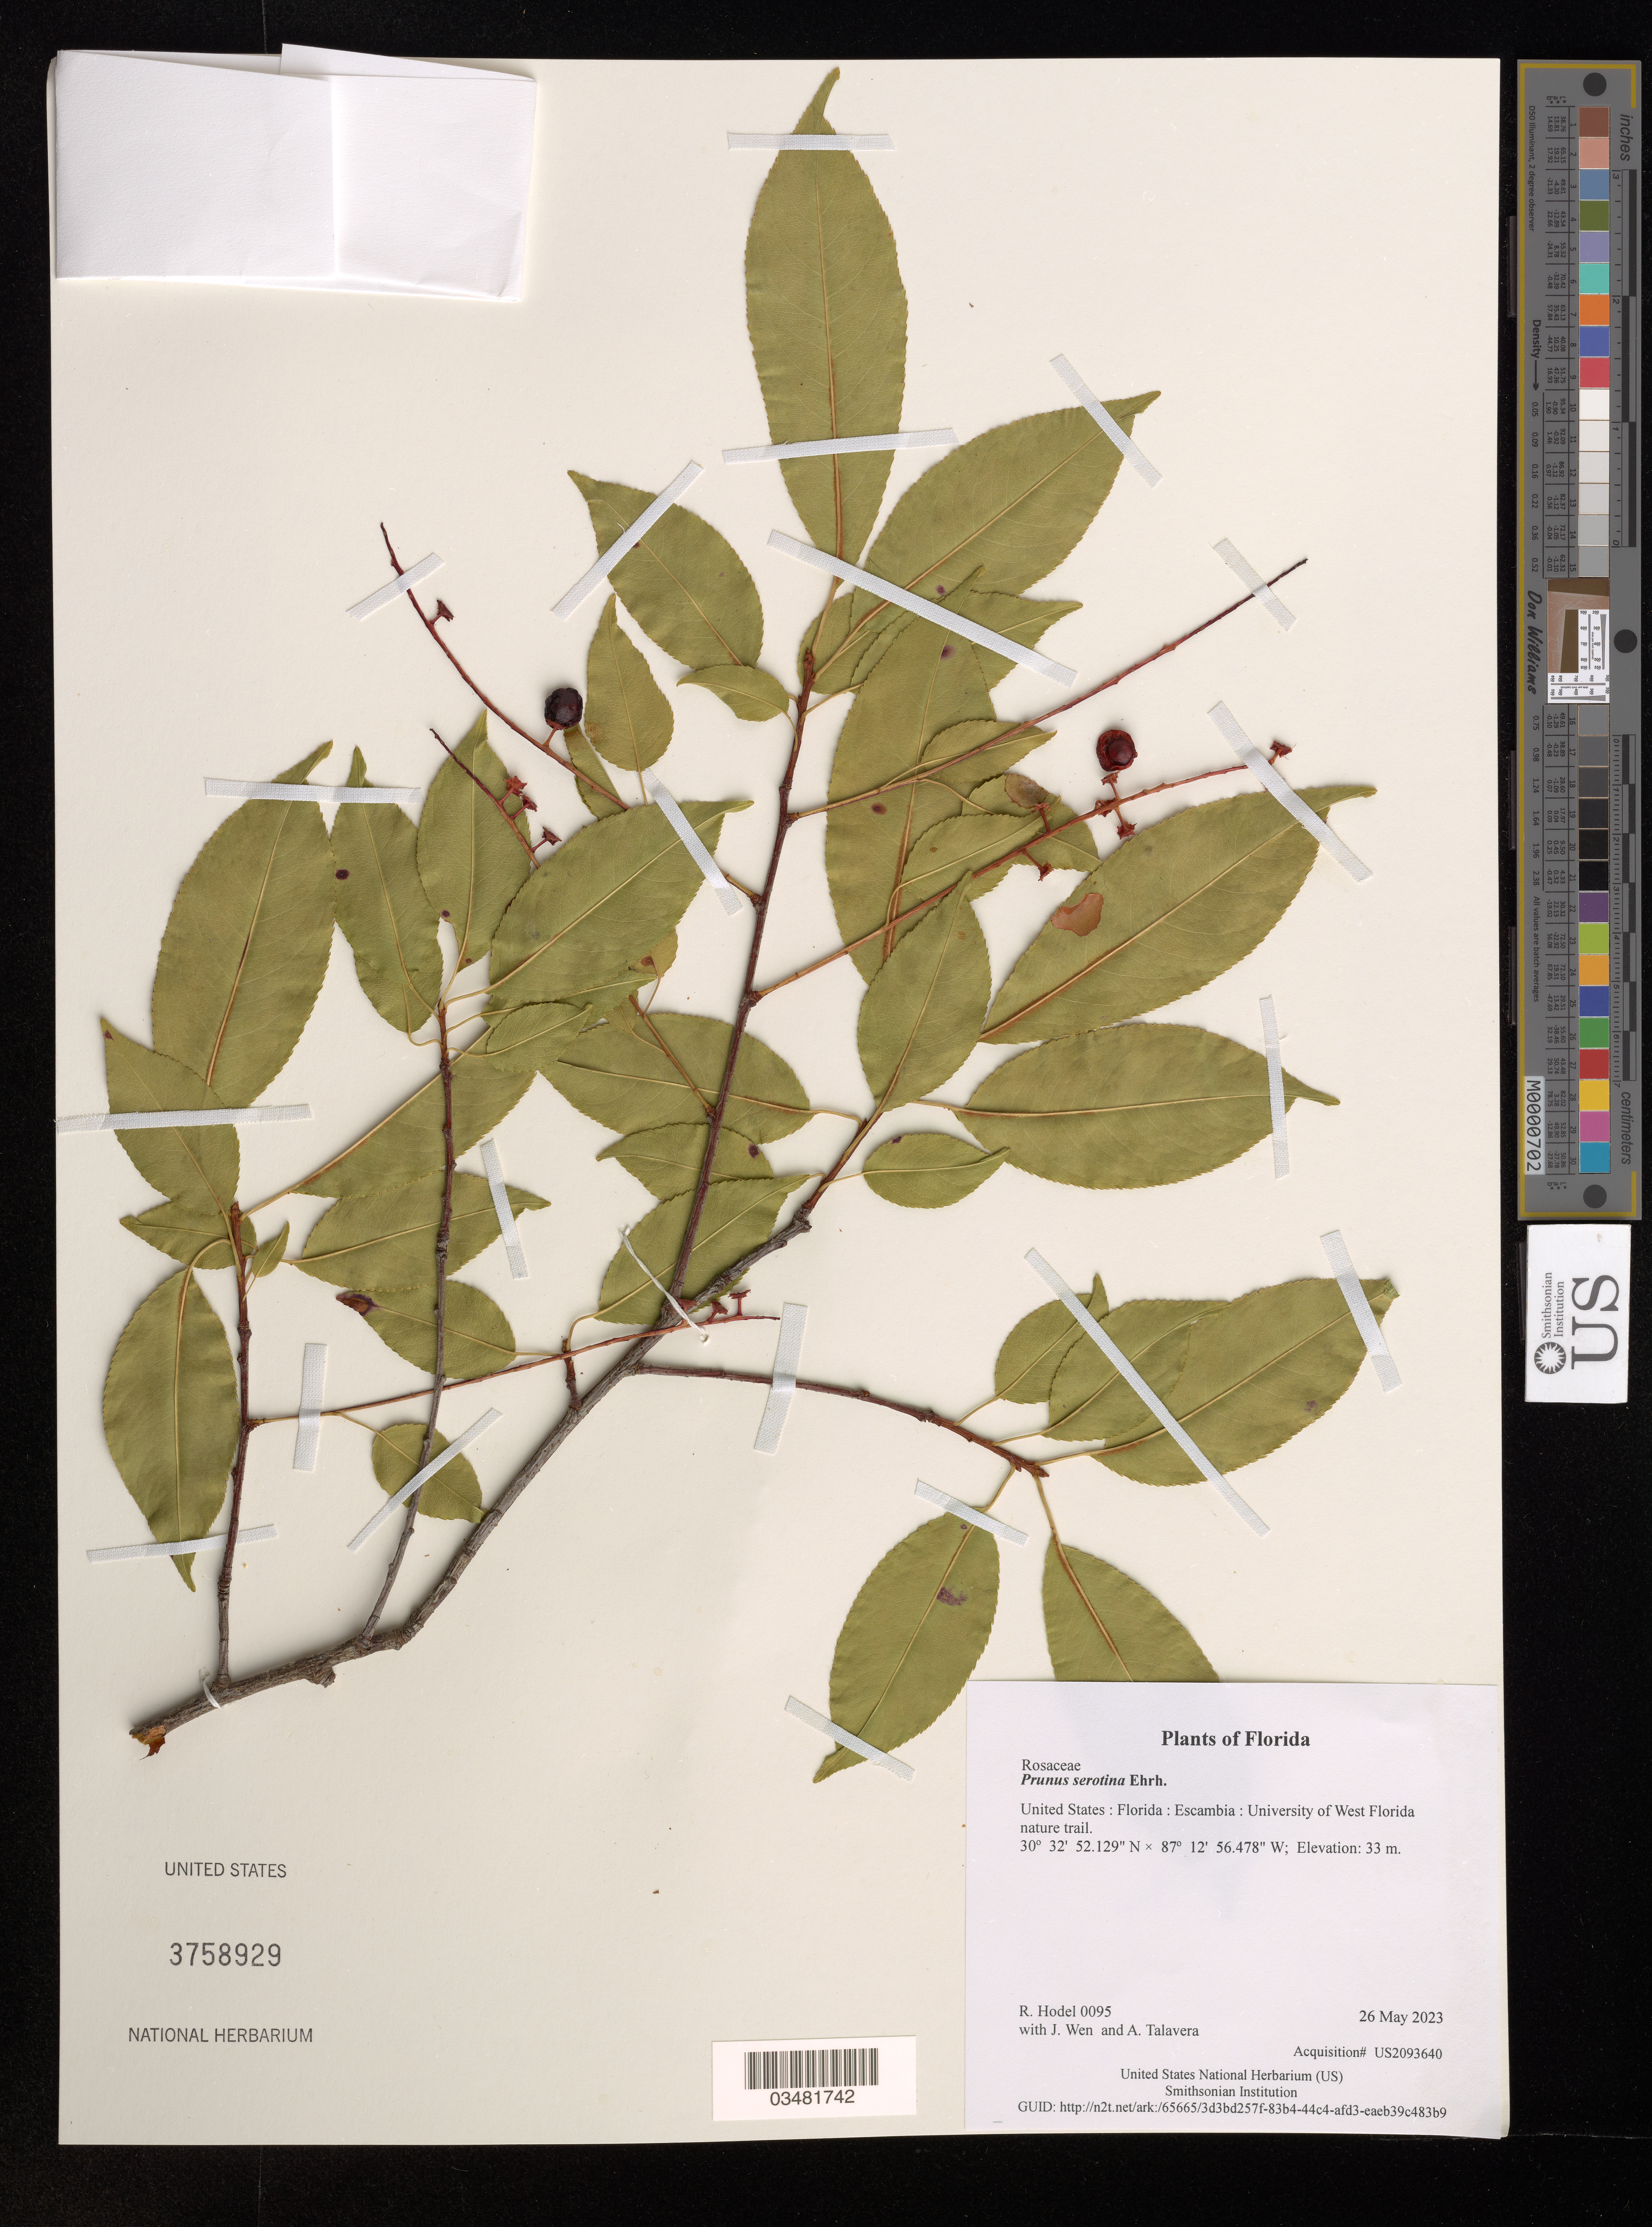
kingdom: Plantae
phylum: Tracheophyta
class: Magnoliopsida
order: Rosales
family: Rosaceae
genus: Prunus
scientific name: Prunus serotina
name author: Ehrh.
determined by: Hodel, Richard G. J.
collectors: R. Hodel, J. Wen & A. Talavera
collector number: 0095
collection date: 2023-05-26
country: United States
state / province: Florida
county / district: Escambia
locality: University of West Florida nature trail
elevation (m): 33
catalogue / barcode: US 3758929